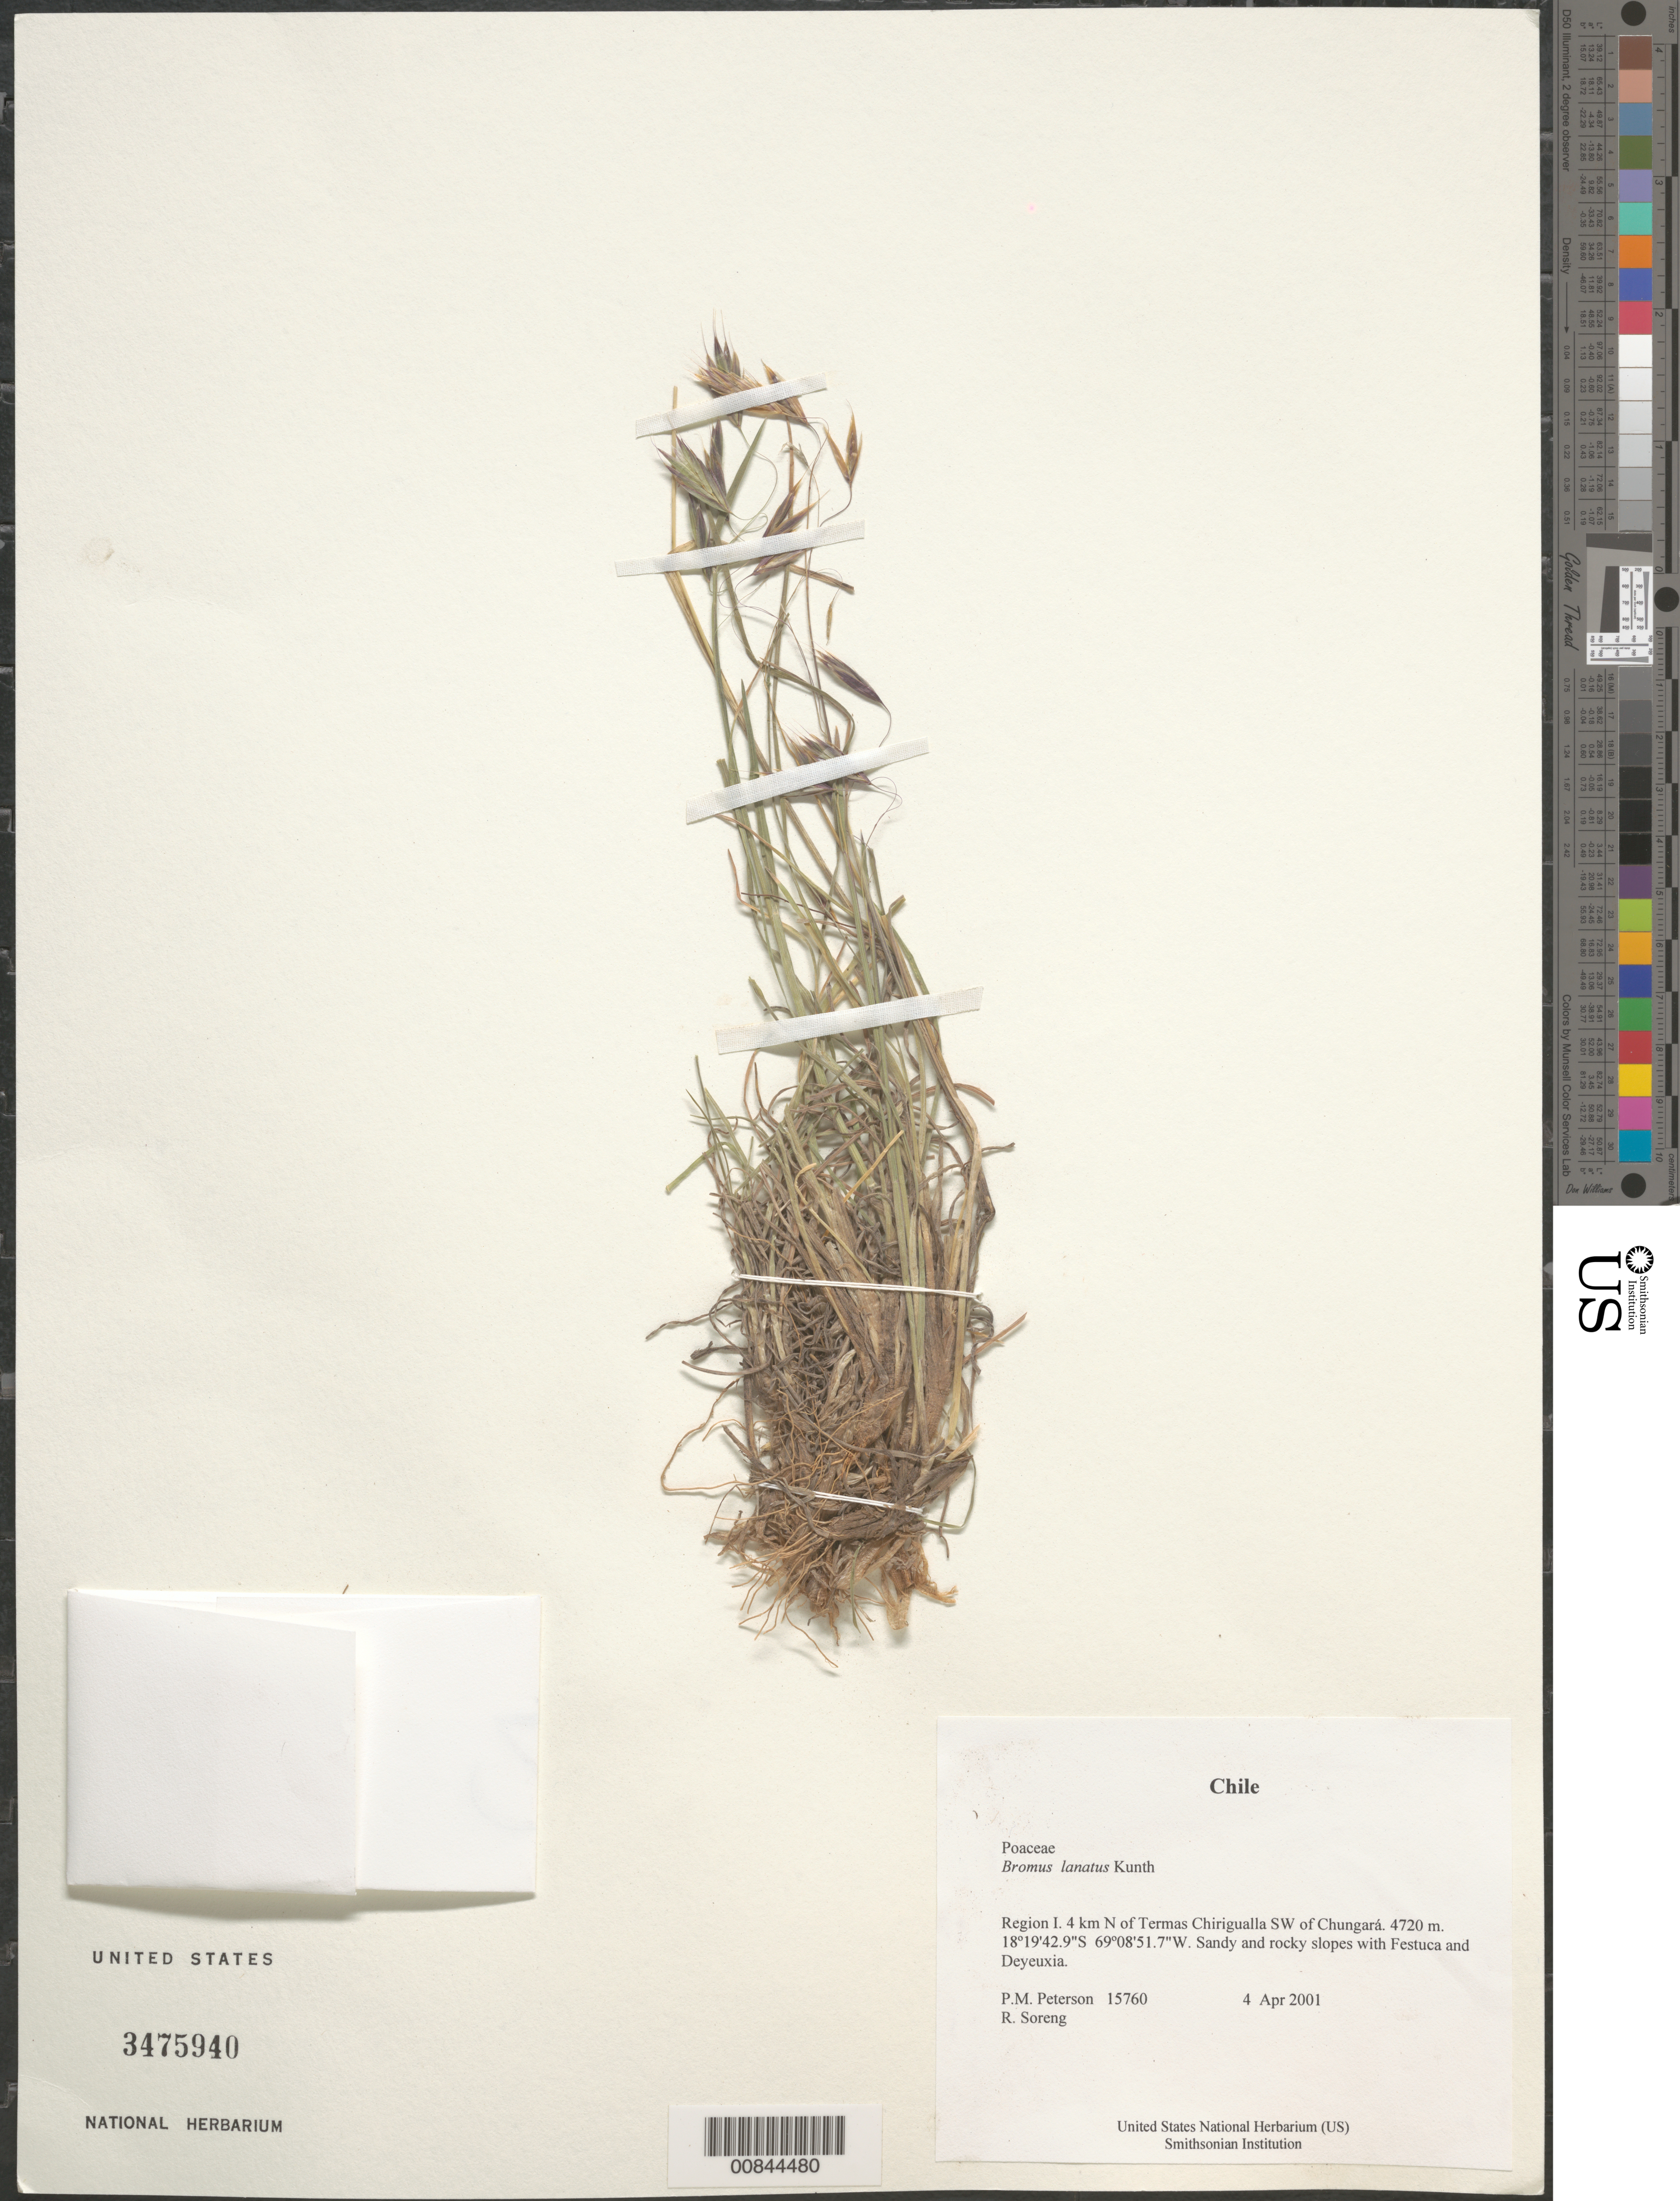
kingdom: Plantae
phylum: Tracheophyta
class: Liliopsida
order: Poales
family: Poaceae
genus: Bromus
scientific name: Bromus lanatus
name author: Kunth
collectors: P. M. Peterson & R. J. Soreng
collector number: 15760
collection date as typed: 04 Apr 2001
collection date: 2001-04-04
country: Chile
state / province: Tarapacá (I)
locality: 4 km N of Termas Chirigualla SW of Chungará.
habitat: Sandy and rocky slopes with Festuca and Deyeuxia.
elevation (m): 4720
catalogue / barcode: US 3475940